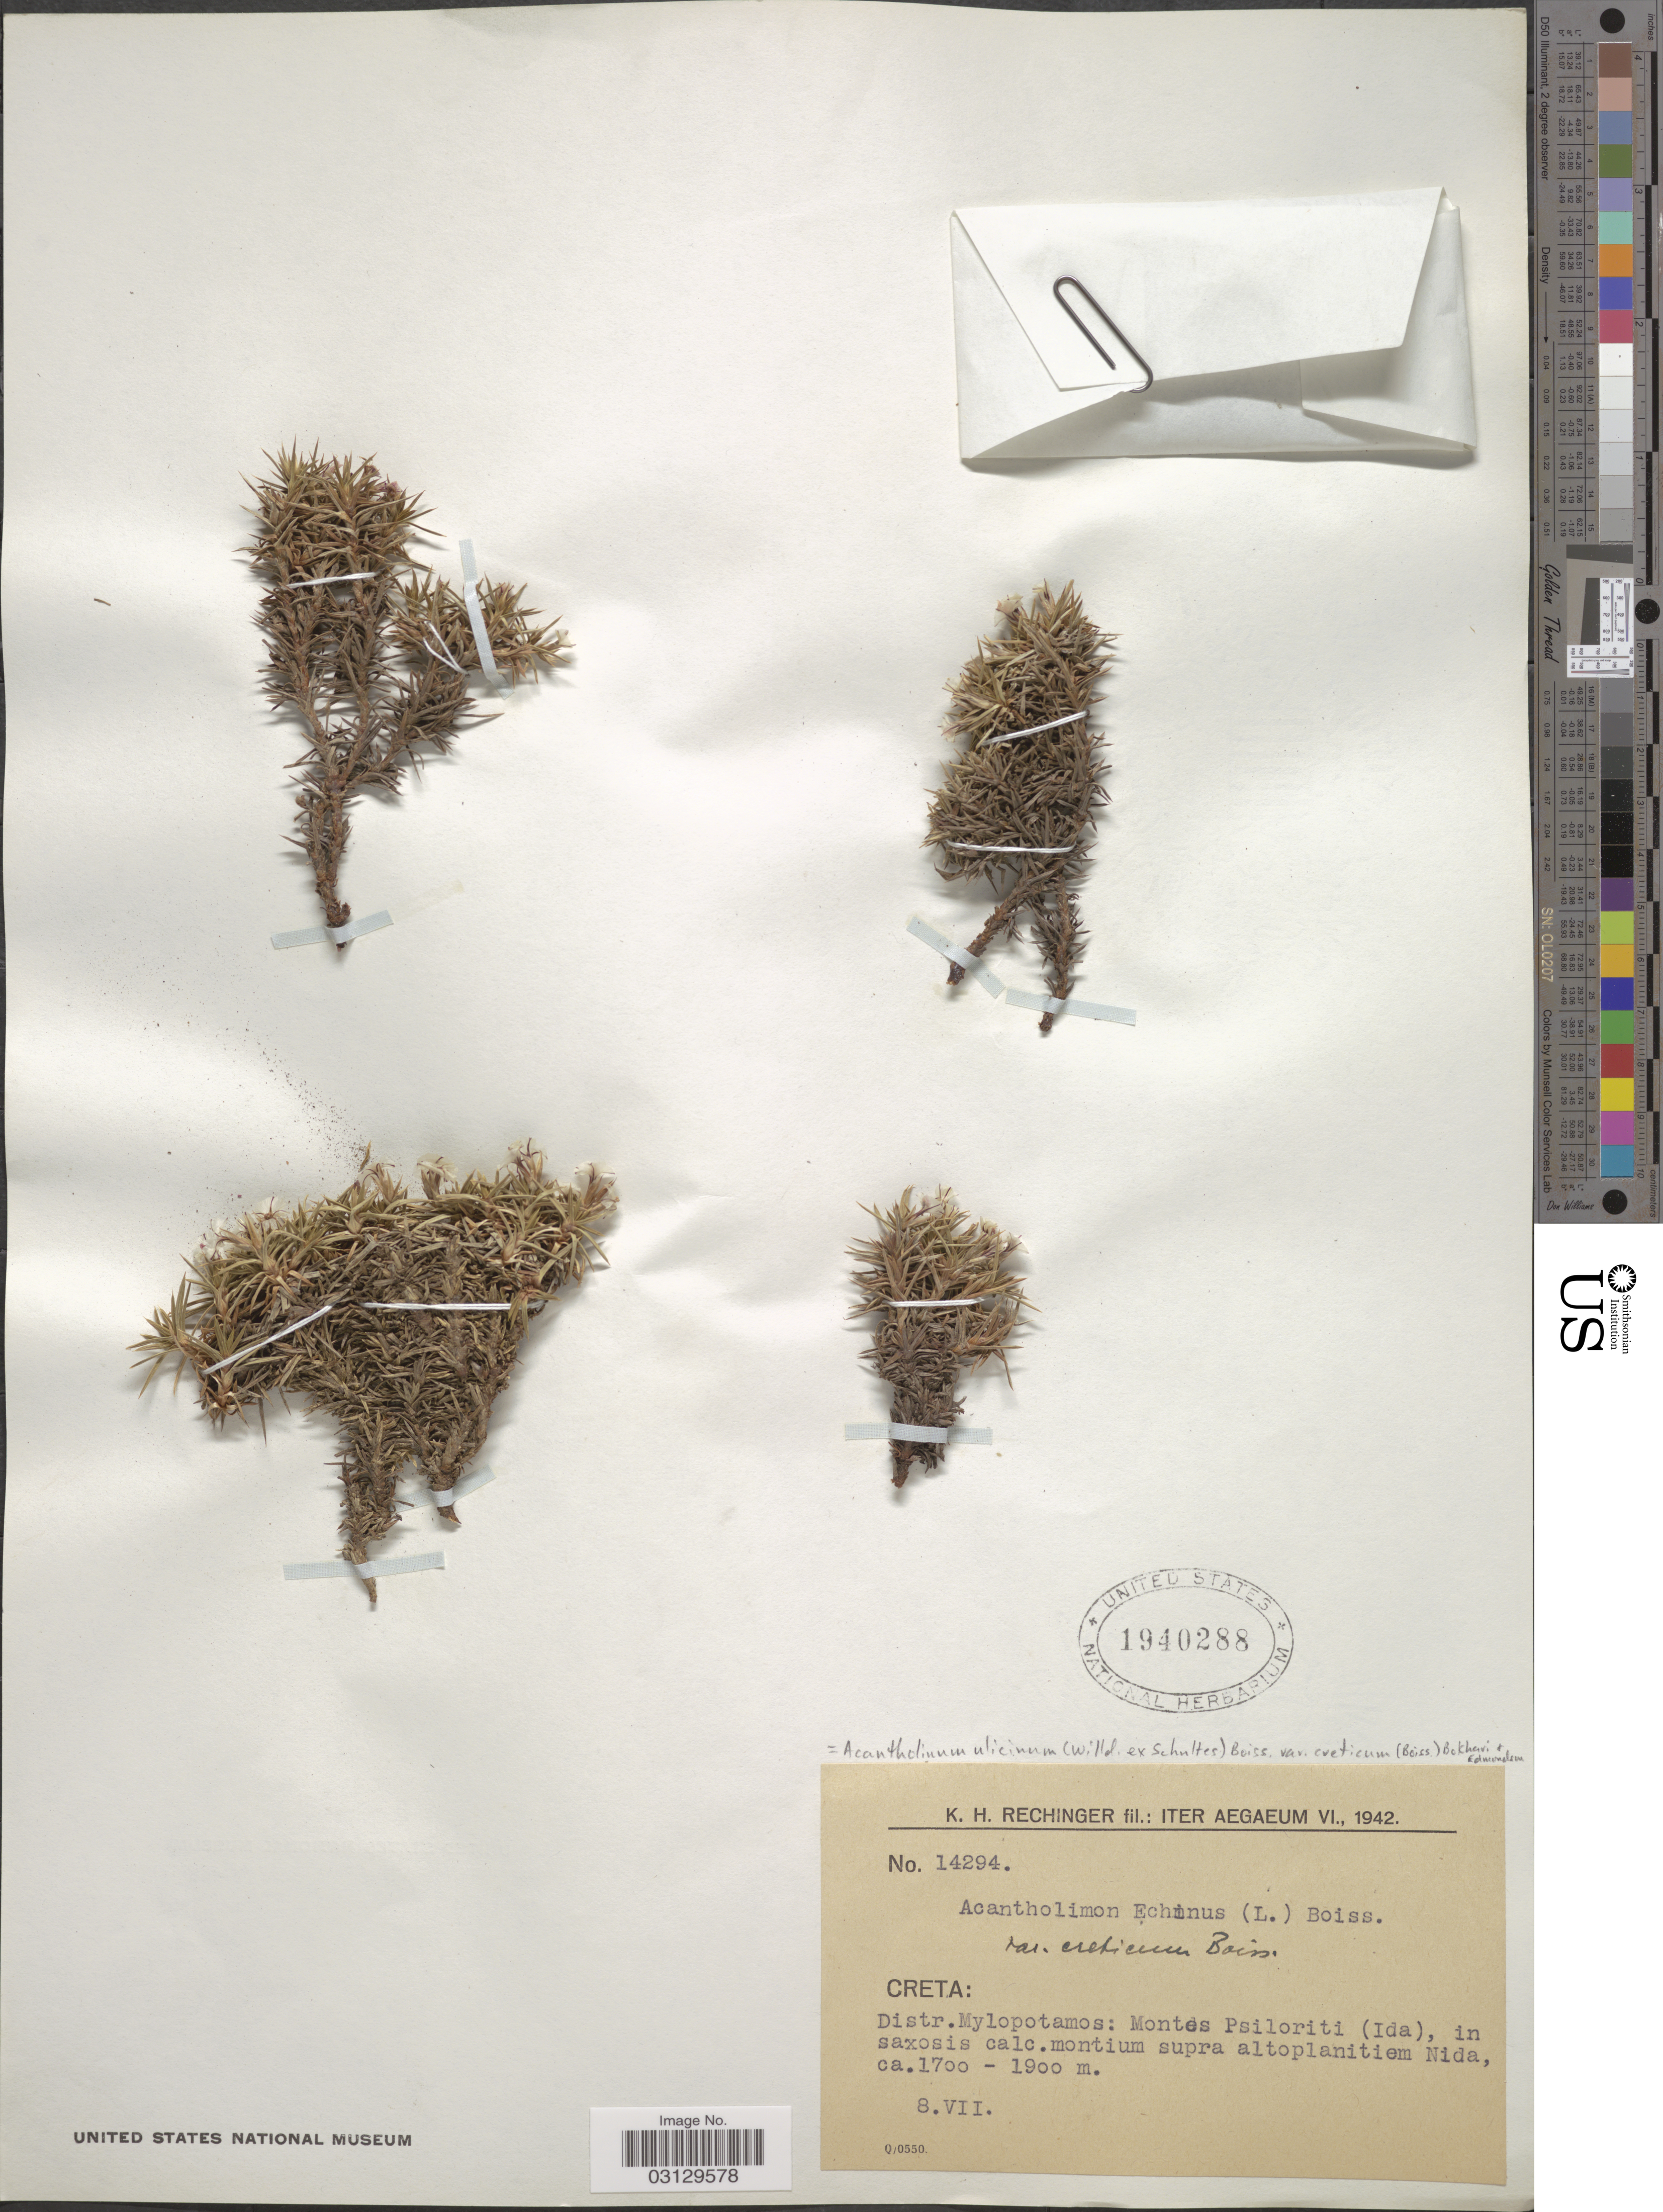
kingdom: Plantae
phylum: Tracheophyta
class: Magnoliopsida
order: Caryophyllales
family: Plumbaginaceae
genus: Acantholimon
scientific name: Acantholimon ulicinum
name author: (Willd. ex Schult.) Boiss.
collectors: K. H. Rechinger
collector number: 14294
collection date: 1942-07-08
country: Greece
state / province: Crete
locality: Iter Aegaeum. Creta: Distr. Mylopotaos: Montes Psiloriti (Ida). Montium supra altoplanitiem Nida.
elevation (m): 1700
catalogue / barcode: US 1940288